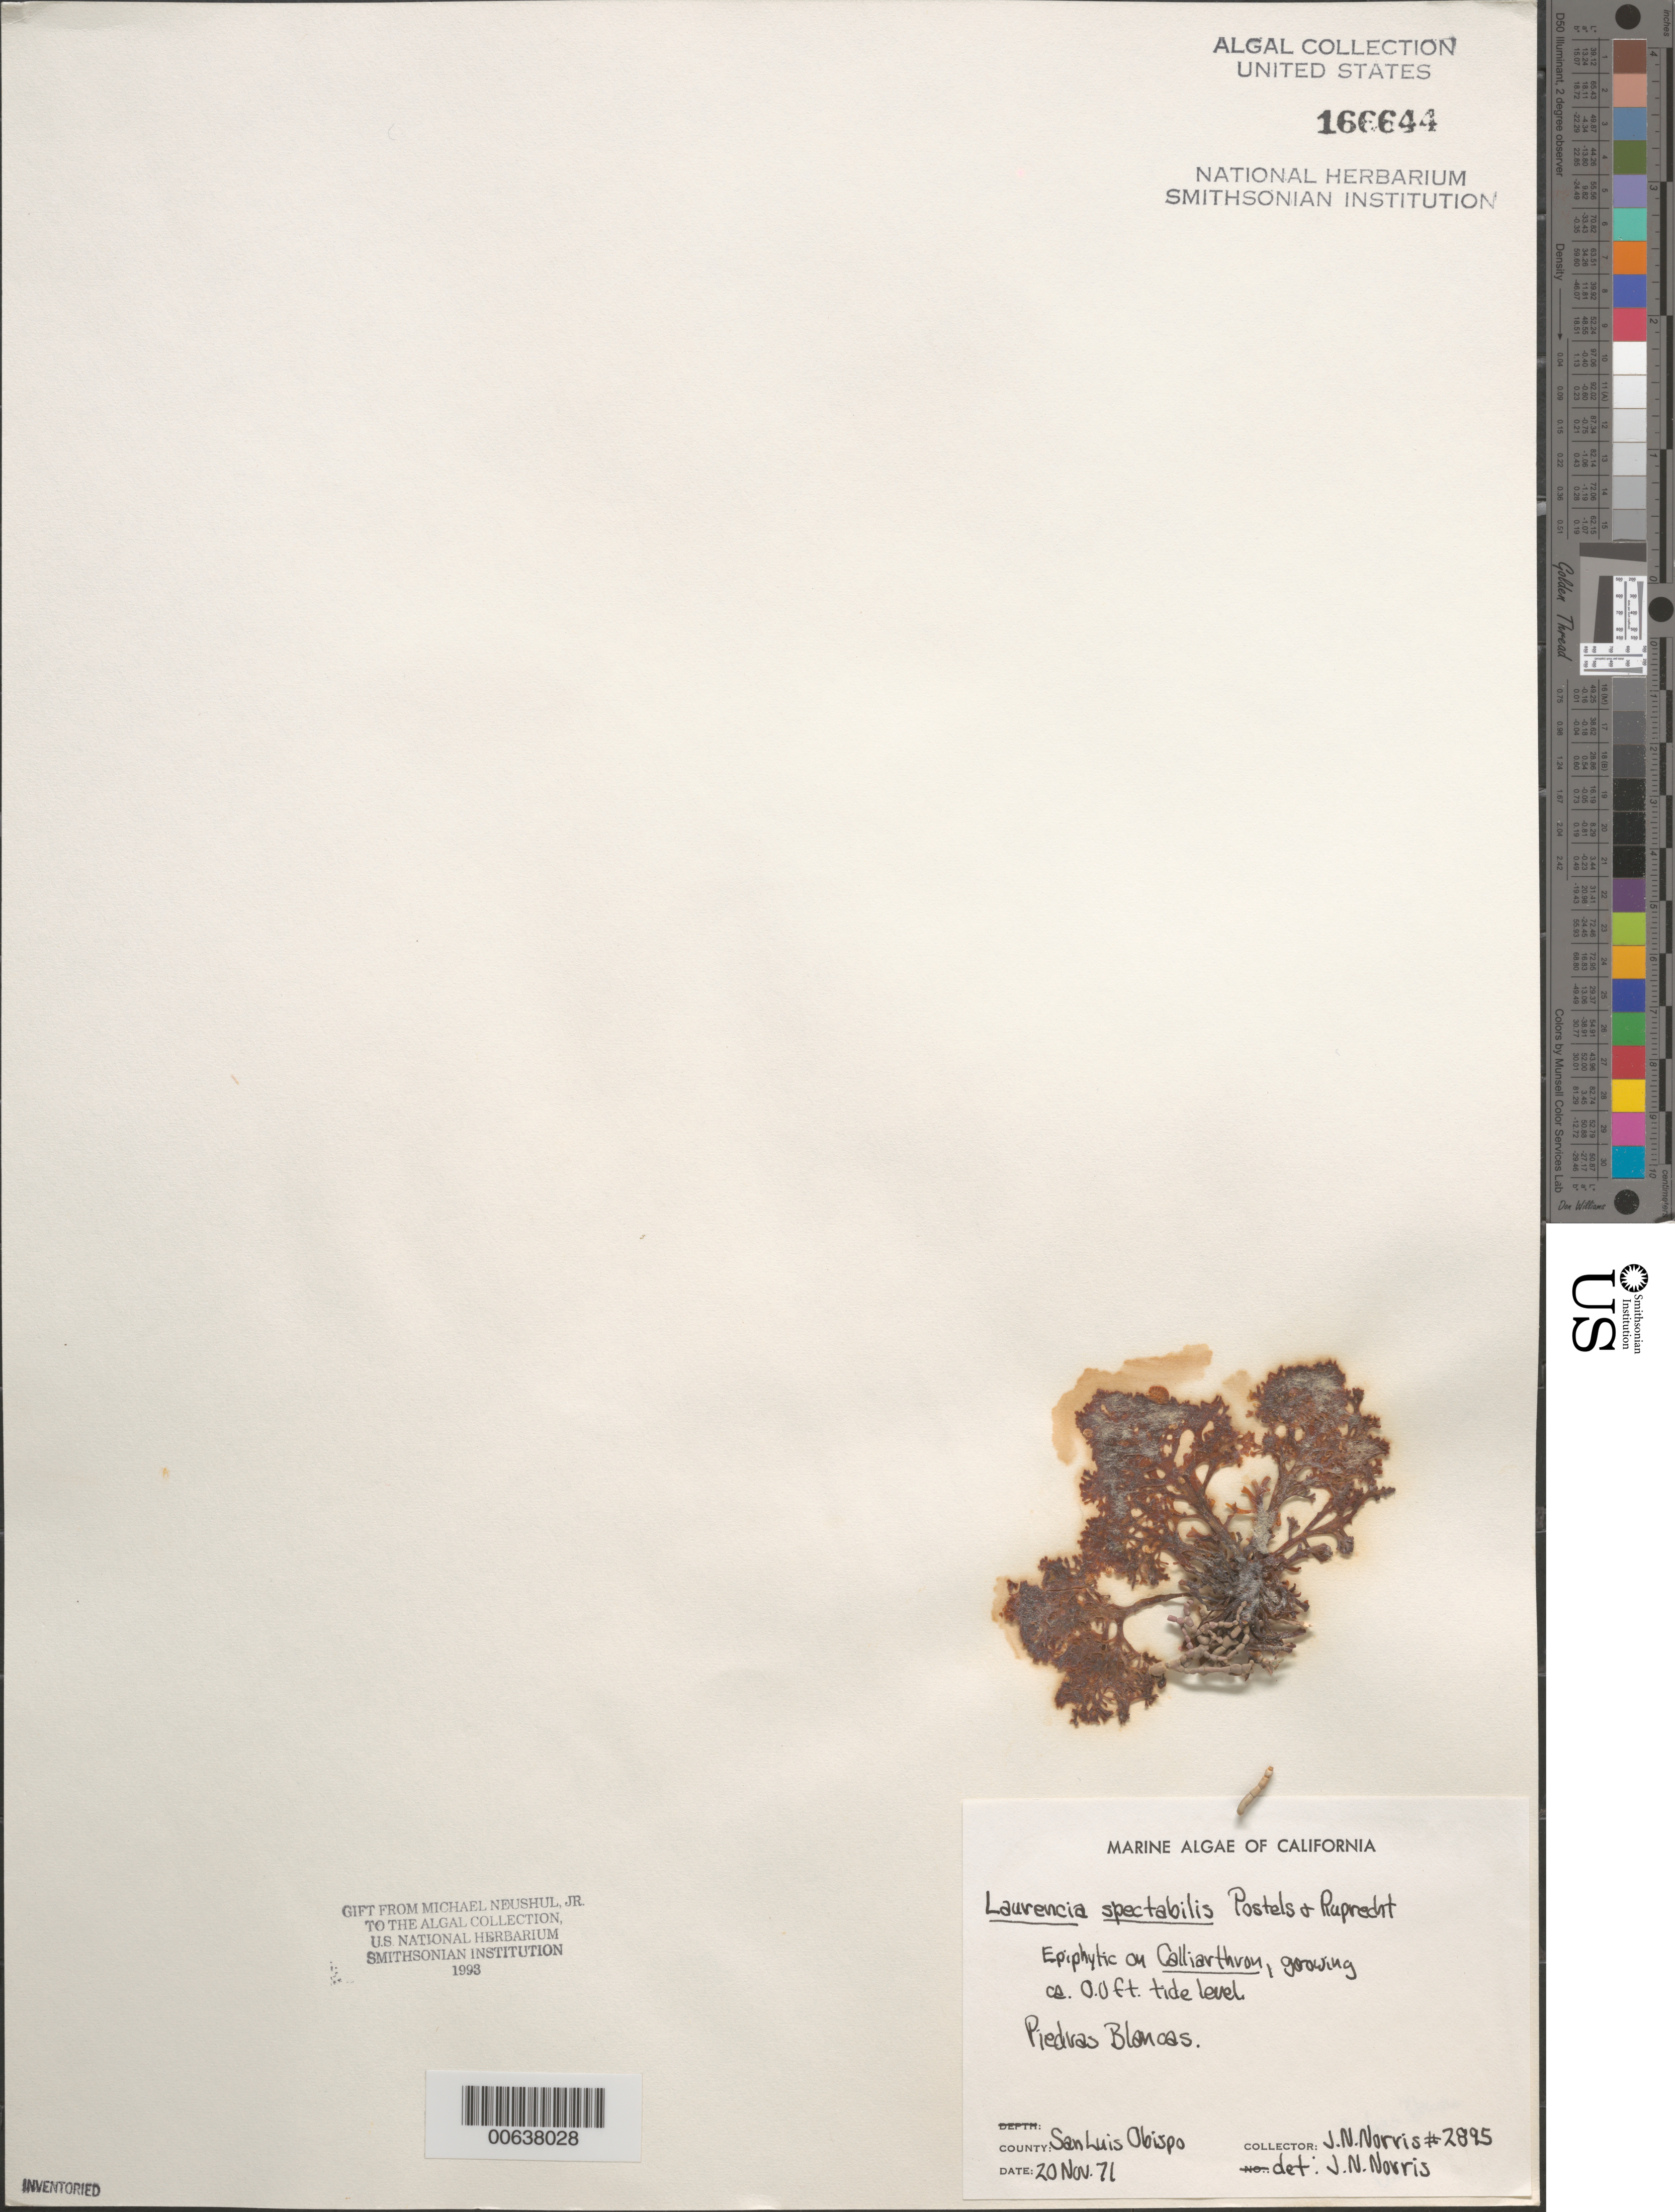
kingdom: Plantae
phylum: Rhodophyta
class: Florideophyceae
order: Ceramiales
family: Rhodomelaceae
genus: Osmundea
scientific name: Osmundea spectabilis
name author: (Postels & Rupr.) K.W. Nam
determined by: Algae name updating Project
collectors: J. N. Norris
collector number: JN-2895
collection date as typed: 20 Nov 1971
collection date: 1971-11-20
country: United States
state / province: California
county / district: San Luis Obispo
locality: Piedras Blancas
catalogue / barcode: US 166644